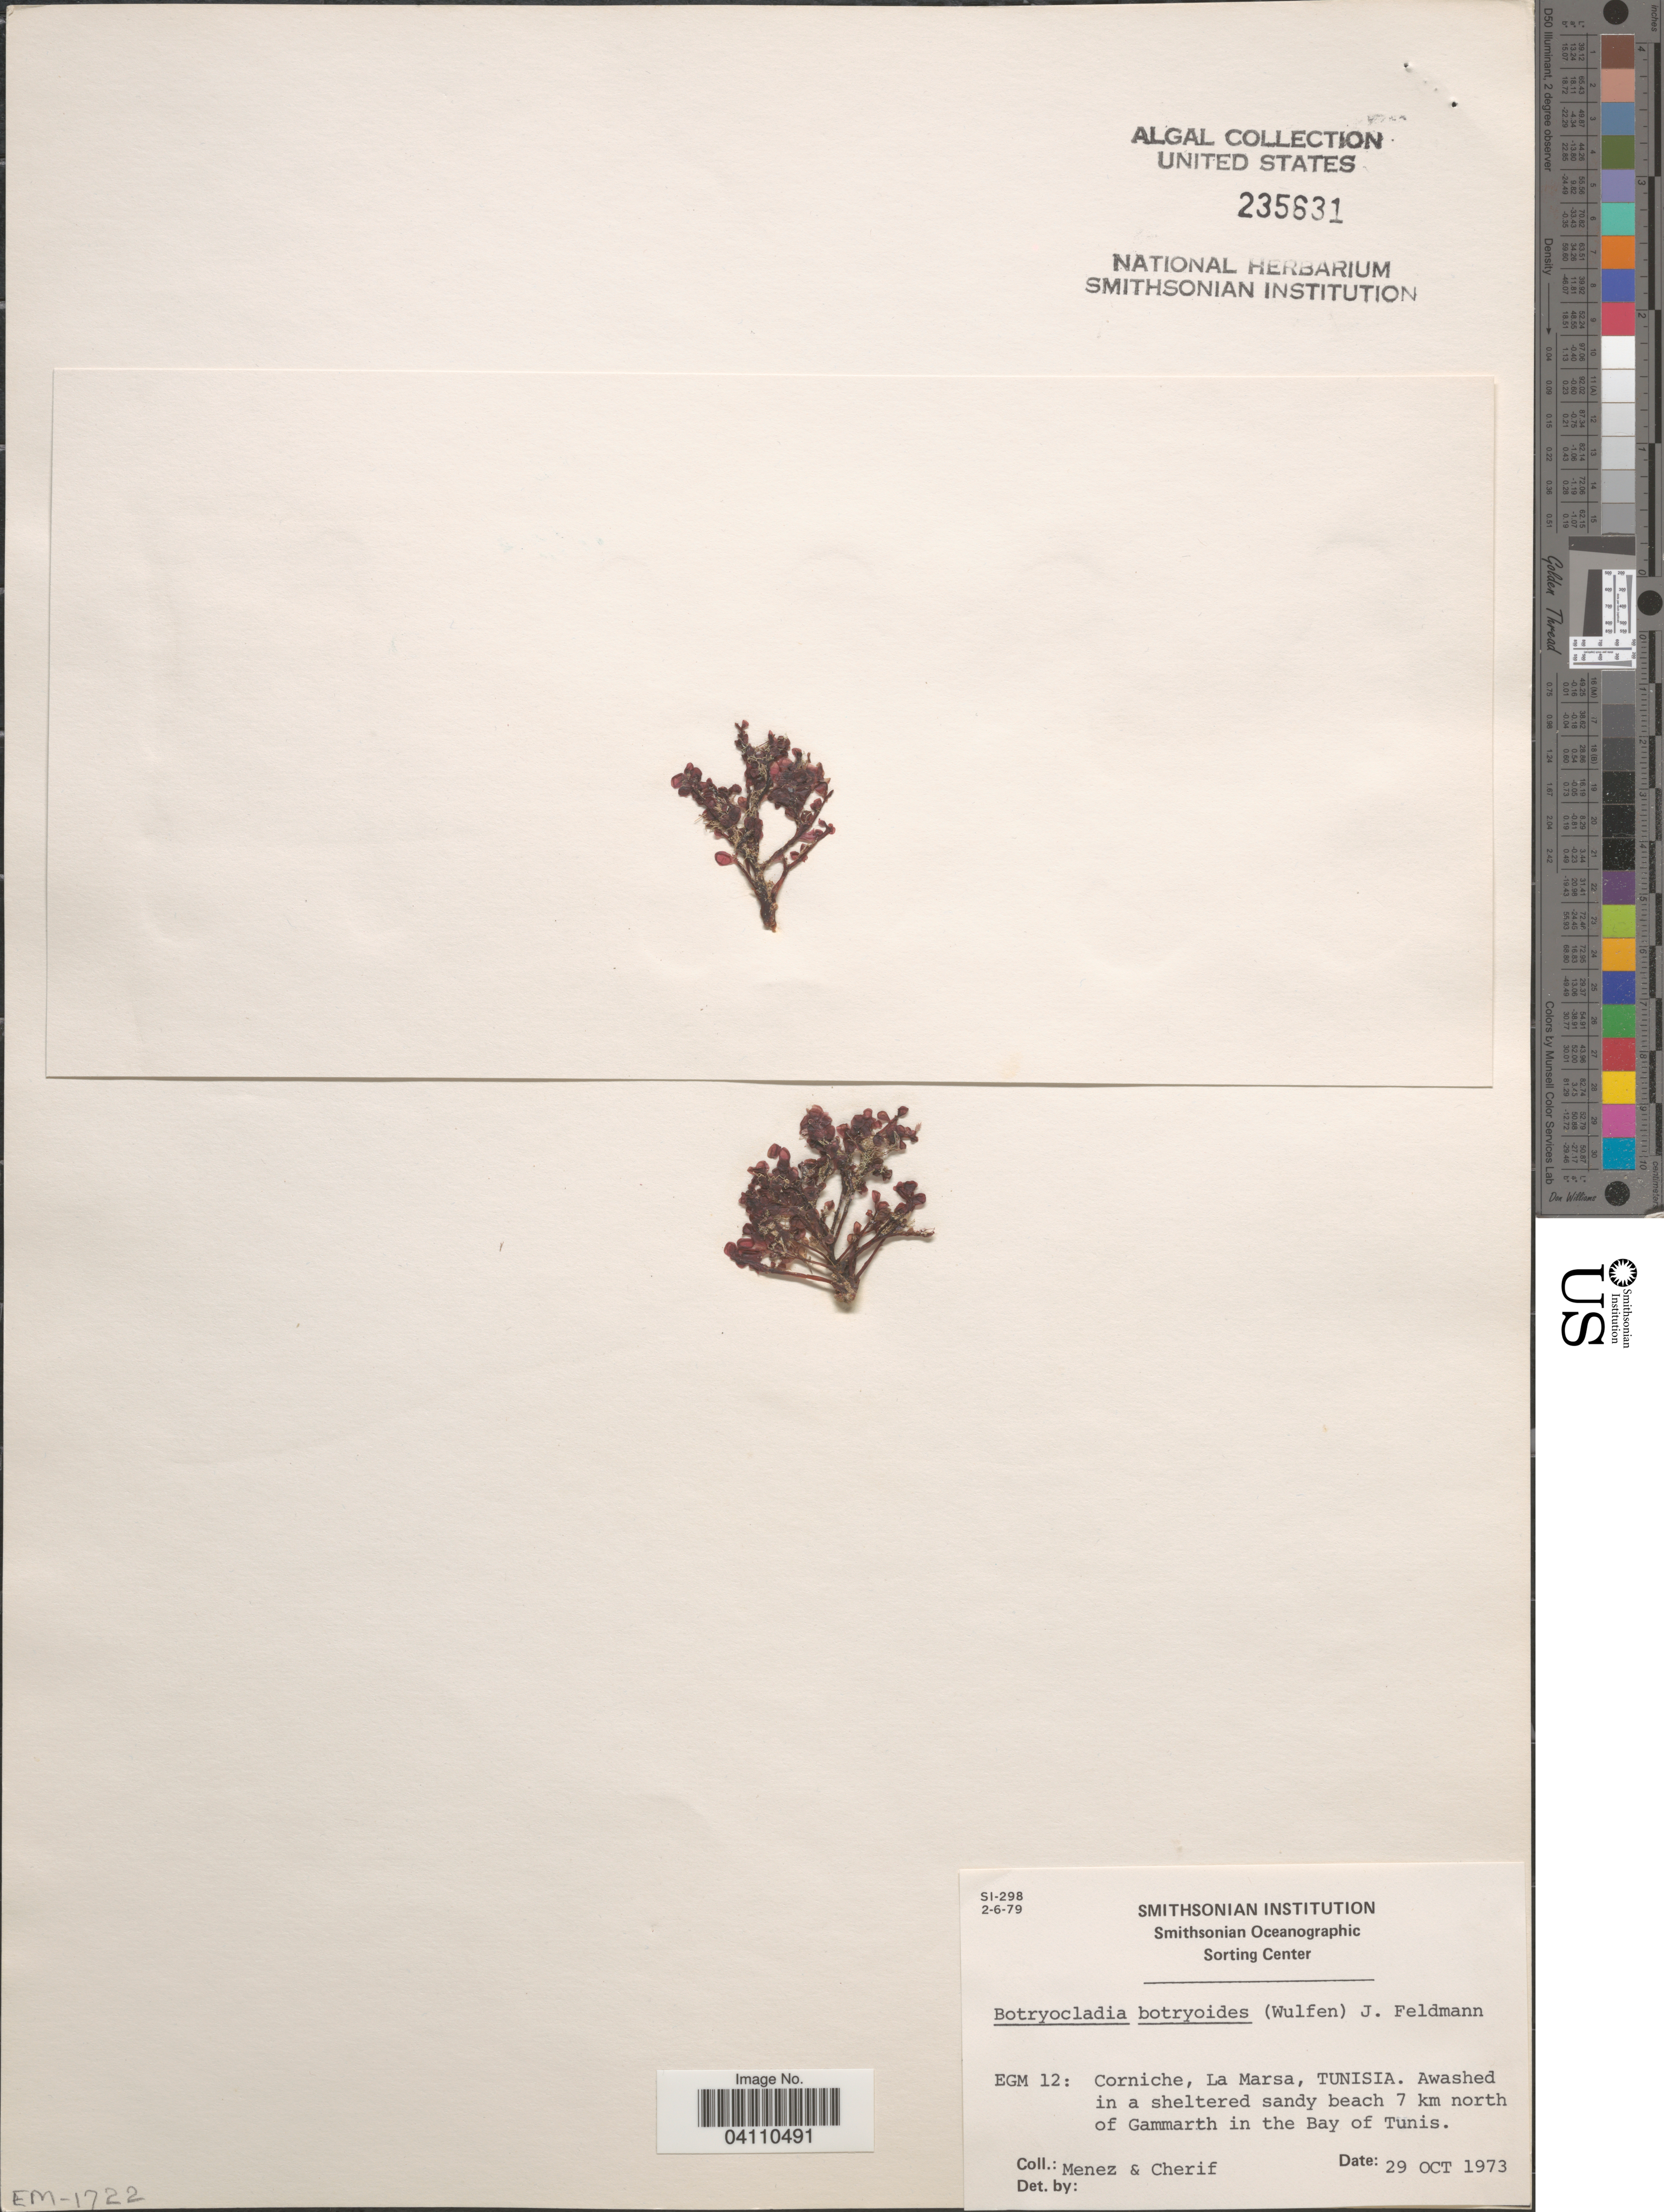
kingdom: Plantae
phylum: Rhodophyta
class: Florideophyceae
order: Rhodymeniales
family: Rhodymeniaceae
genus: Botryocladia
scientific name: Botryocladia botryoides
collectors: Menez & -. Cherif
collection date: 1973-10-29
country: Tunisia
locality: EGM 12: Corniche, La Marsa, Tunisia. Awashed in a sheltered sandy beach 7 km north of Gammarth in the Bay of Tunis.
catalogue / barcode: US 235631